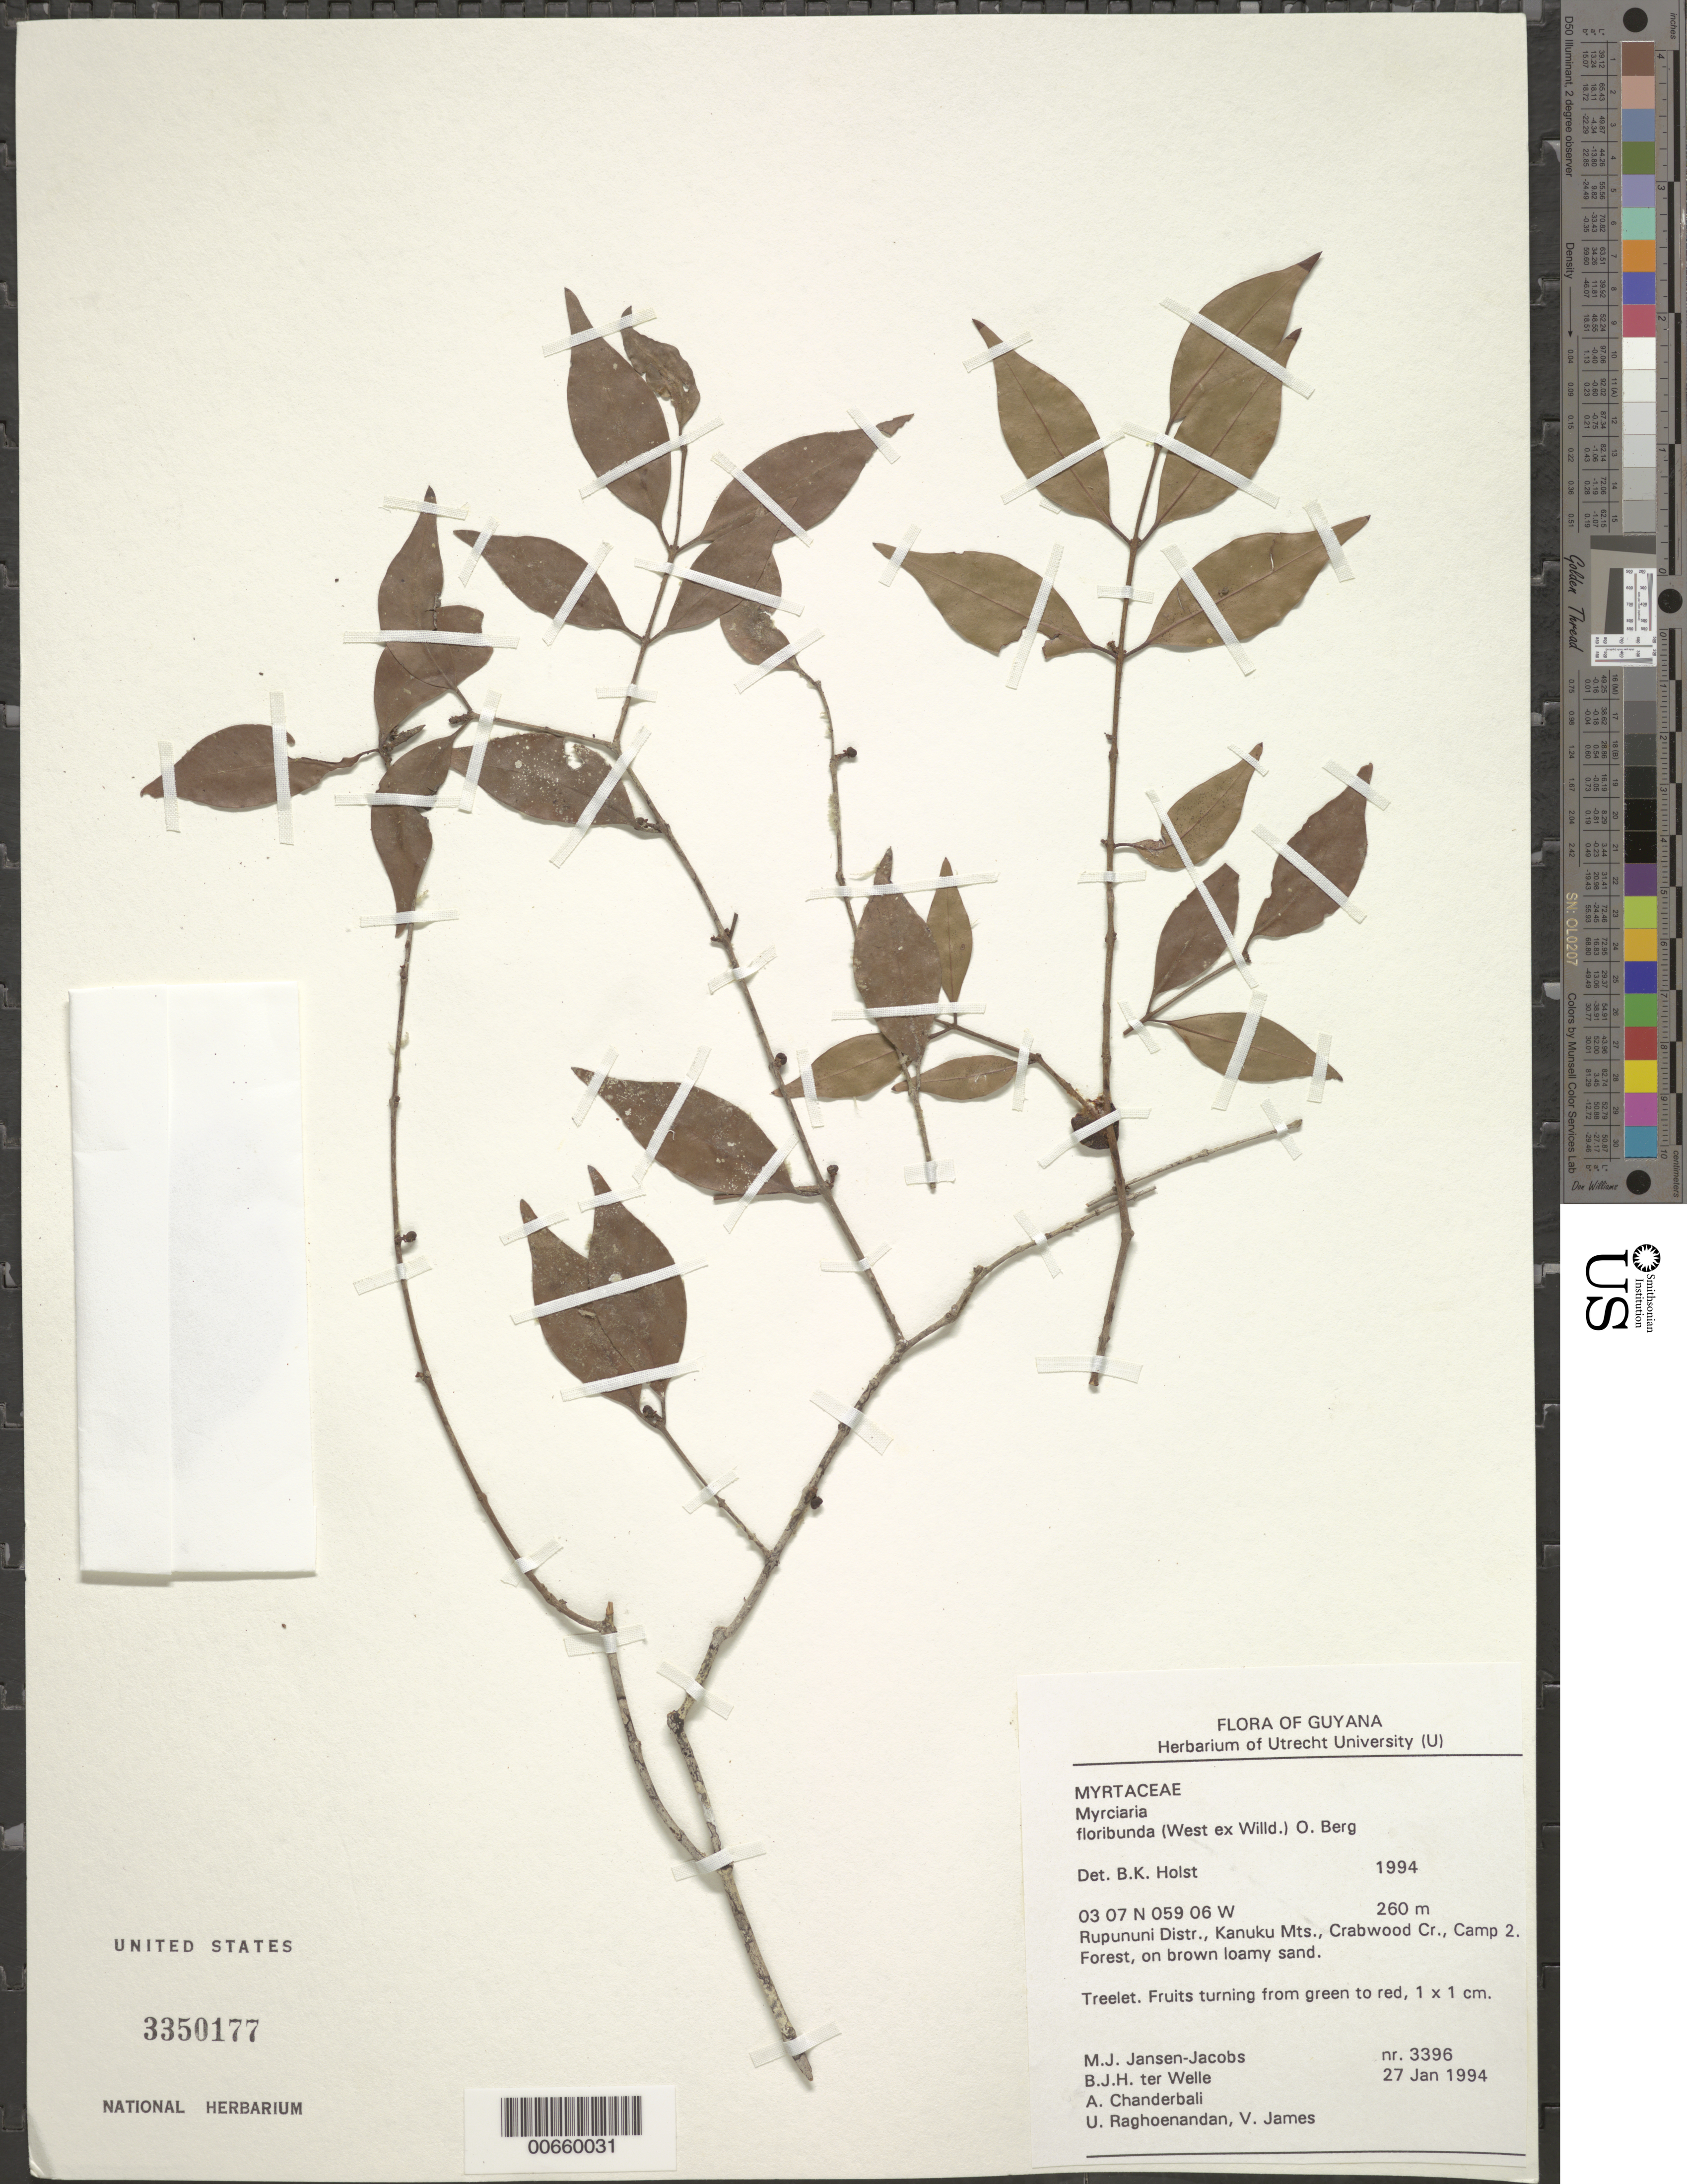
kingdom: Plantae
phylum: Tracheophyta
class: Magnoliopsida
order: Myrtales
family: Myrtaceae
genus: Myrciaria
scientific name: Myrciaria floribunda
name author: (H. West ex Willd.) O. Berg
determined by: Holst, Bruce K.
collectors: M. J. Jansen-Jacobs, B. Welle, A. S. Chanderbali, U. Raghoenandan & V. James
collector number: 3396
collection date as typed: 27-Jan-94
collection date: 1994-01-27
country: Guyana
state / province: U. Takutu-U. Essequibo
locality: Crabwood Cr., Camp 2, Kanuku Mts., Rupununi District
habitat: Forest, on brown loamy sand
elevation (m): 260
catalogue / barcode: US 3350177